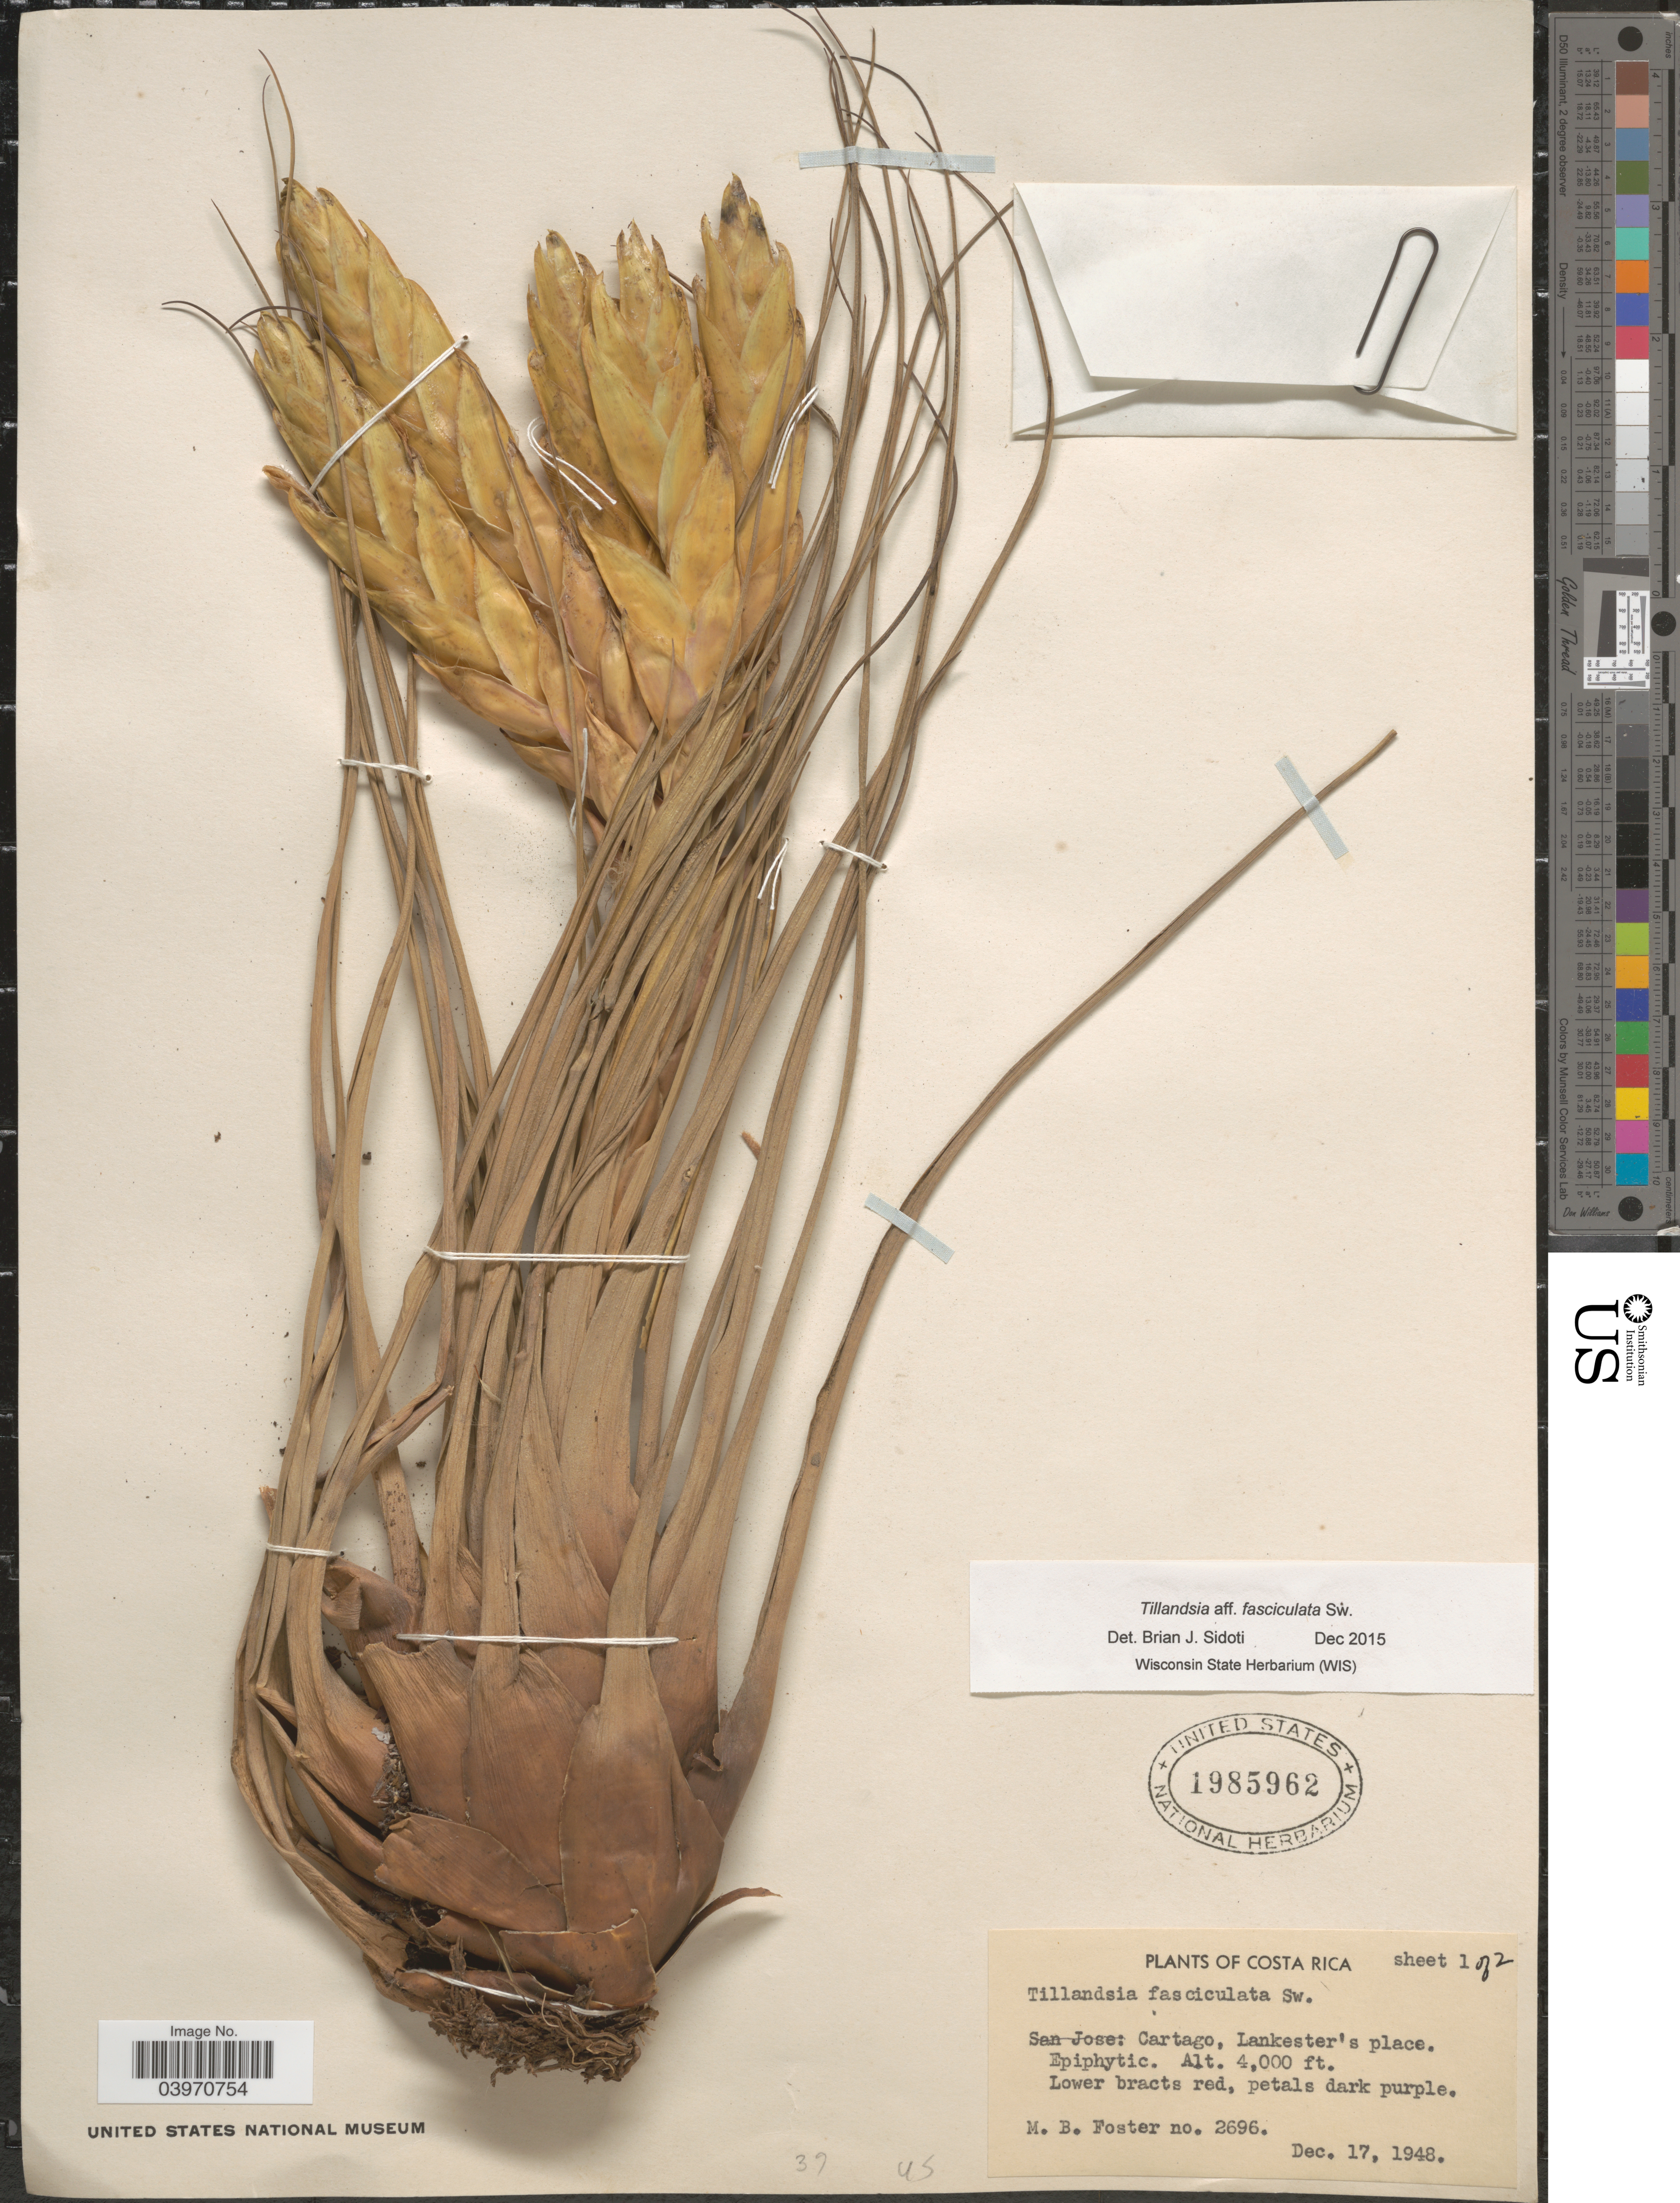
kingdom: Plantae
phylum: Tracheophyta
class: Liliopsida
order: Poales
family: Bromeliaceae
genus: Tillandsia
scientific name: Tillandsia fasciculata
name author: Sw.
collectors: M. B. Foster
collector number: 2696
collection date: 1948-12-17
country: Costa Rica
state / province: Cartago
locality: Lankester's place.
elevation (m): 1219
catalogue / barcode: US 1985962